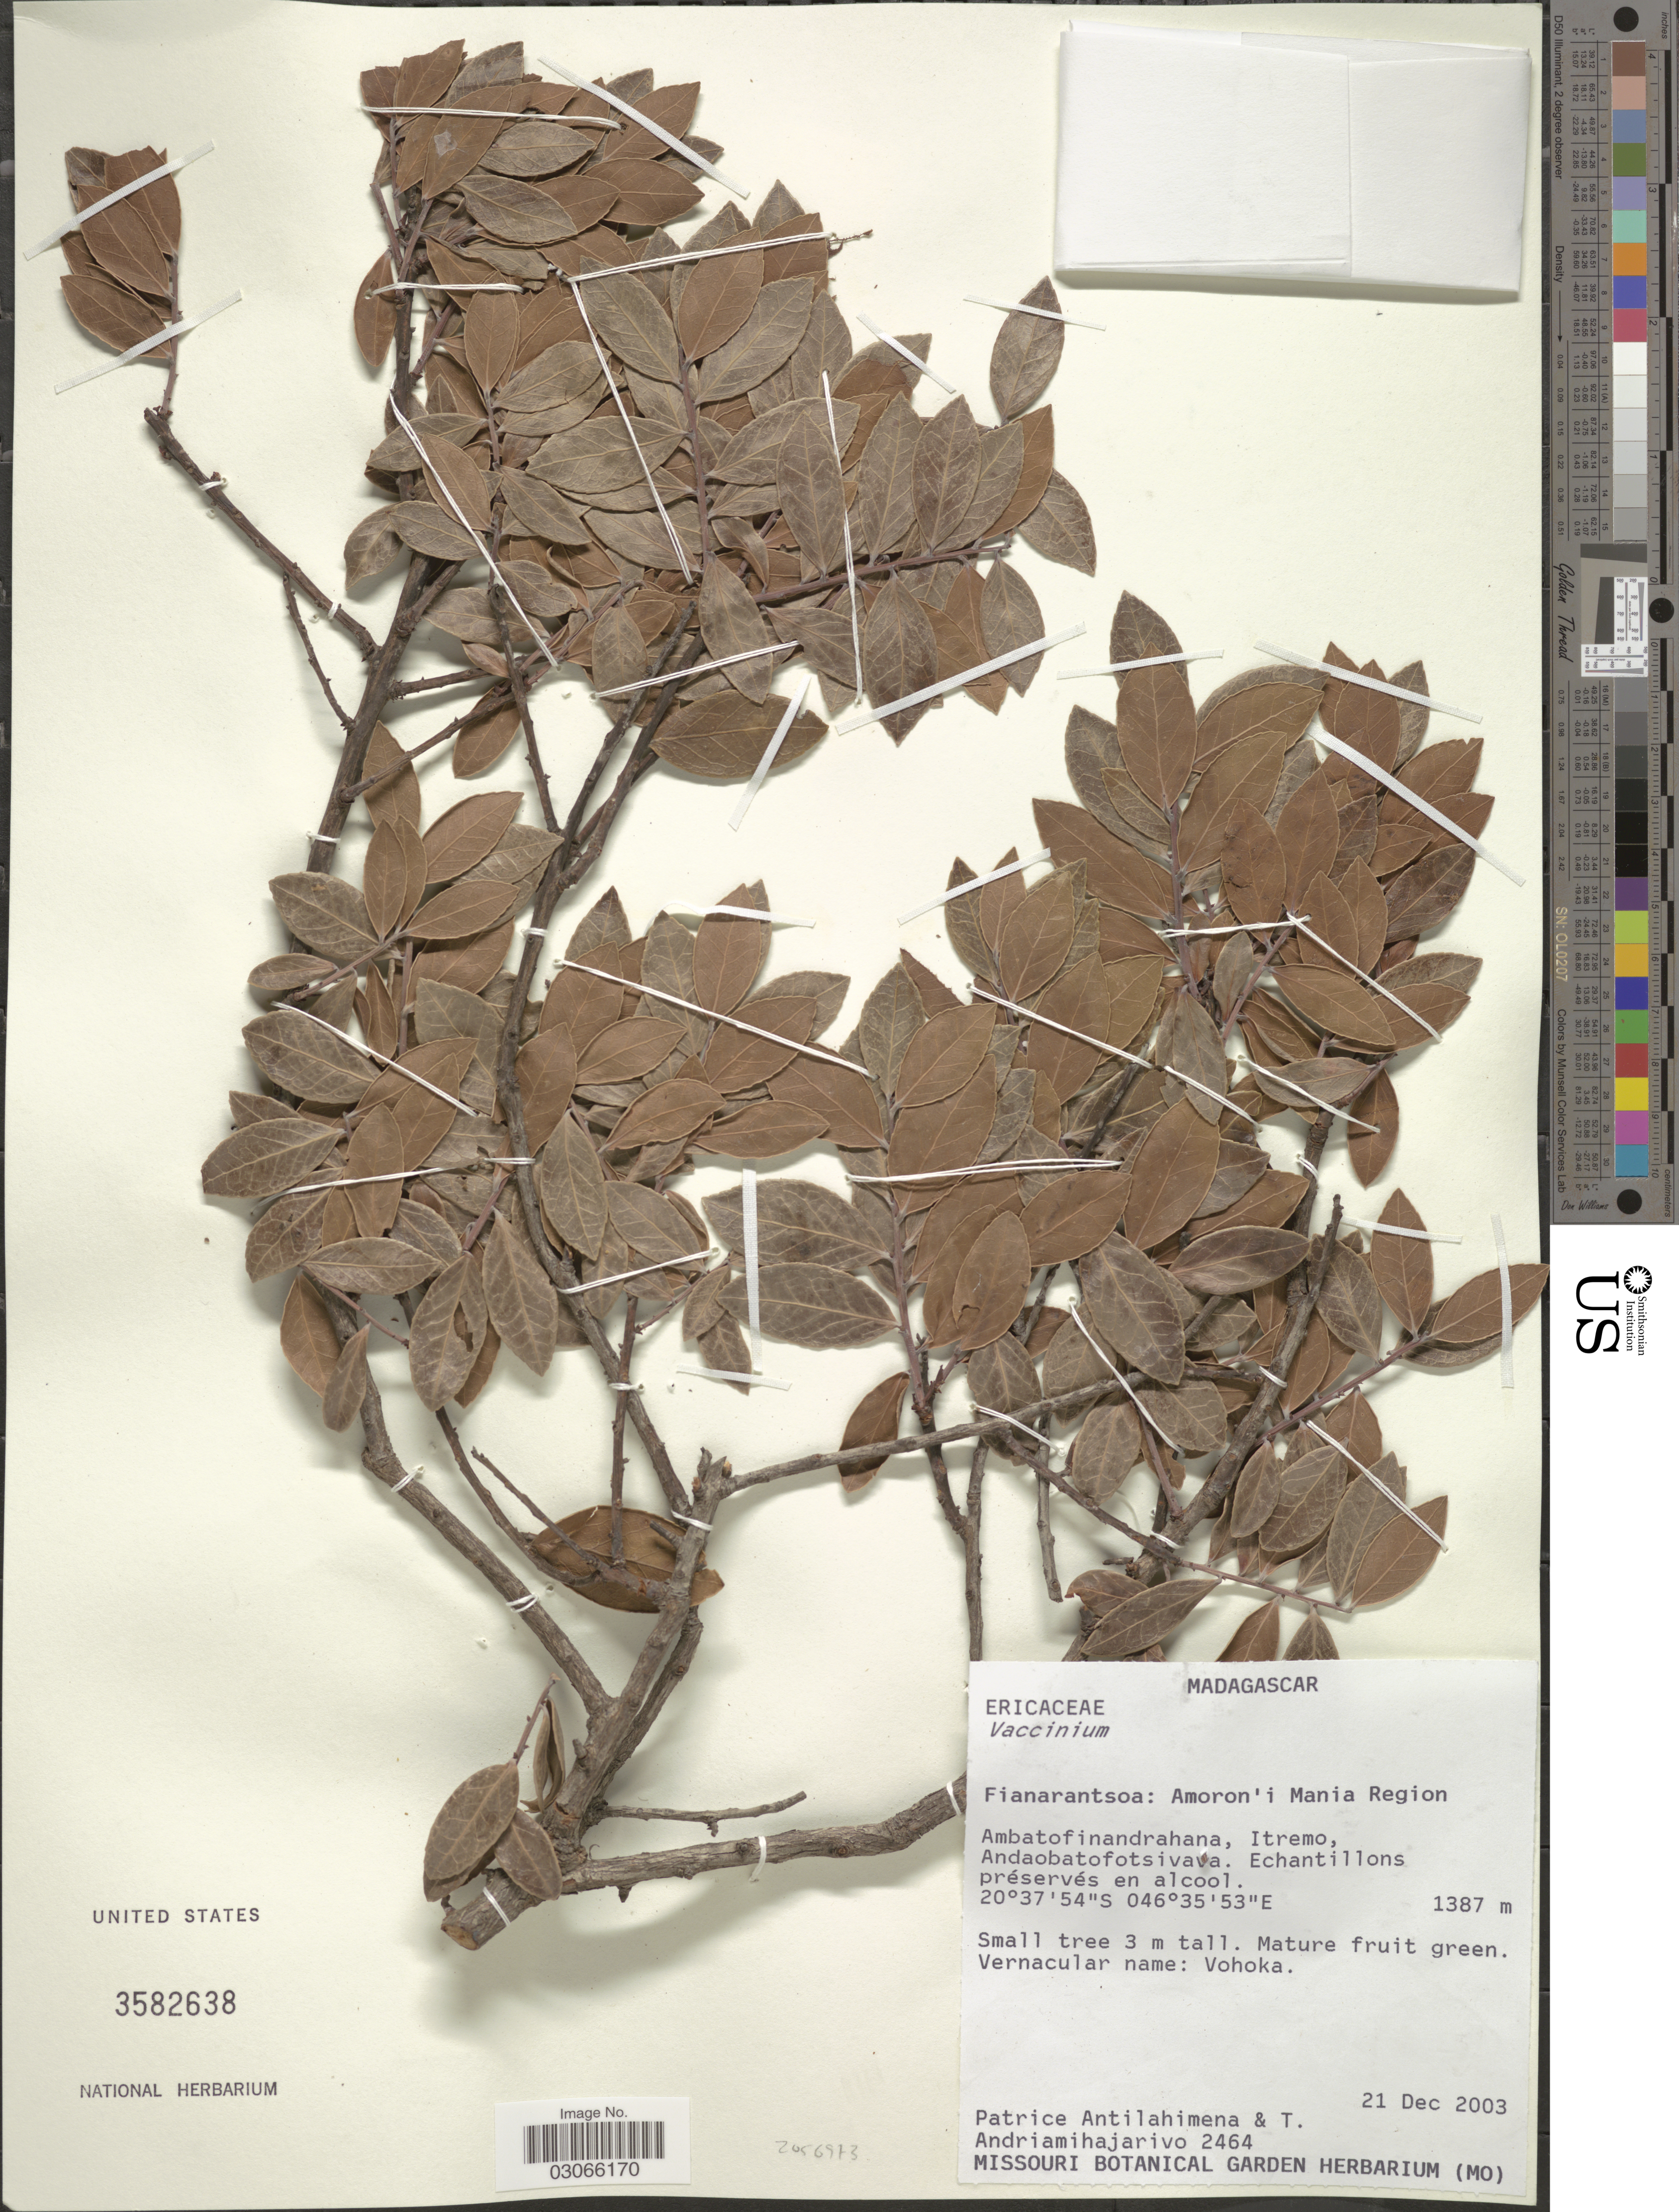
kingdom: Plantae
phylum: Tracheophyta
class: Magnoliopsida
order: Ericales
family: Ericaceae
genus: Vaccinium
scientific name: Vaccinium sp.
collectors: P. Antilahimena & T. H. Andriamihajarivo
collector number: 2464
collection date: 2003-12-21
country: Madagascar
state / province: Amoron'i Mania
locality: Amoron'i Mania Region, Ambatofinandrahana, Itremo, Andaobatofotsivava.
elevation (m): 1387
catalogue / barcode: US 3582638